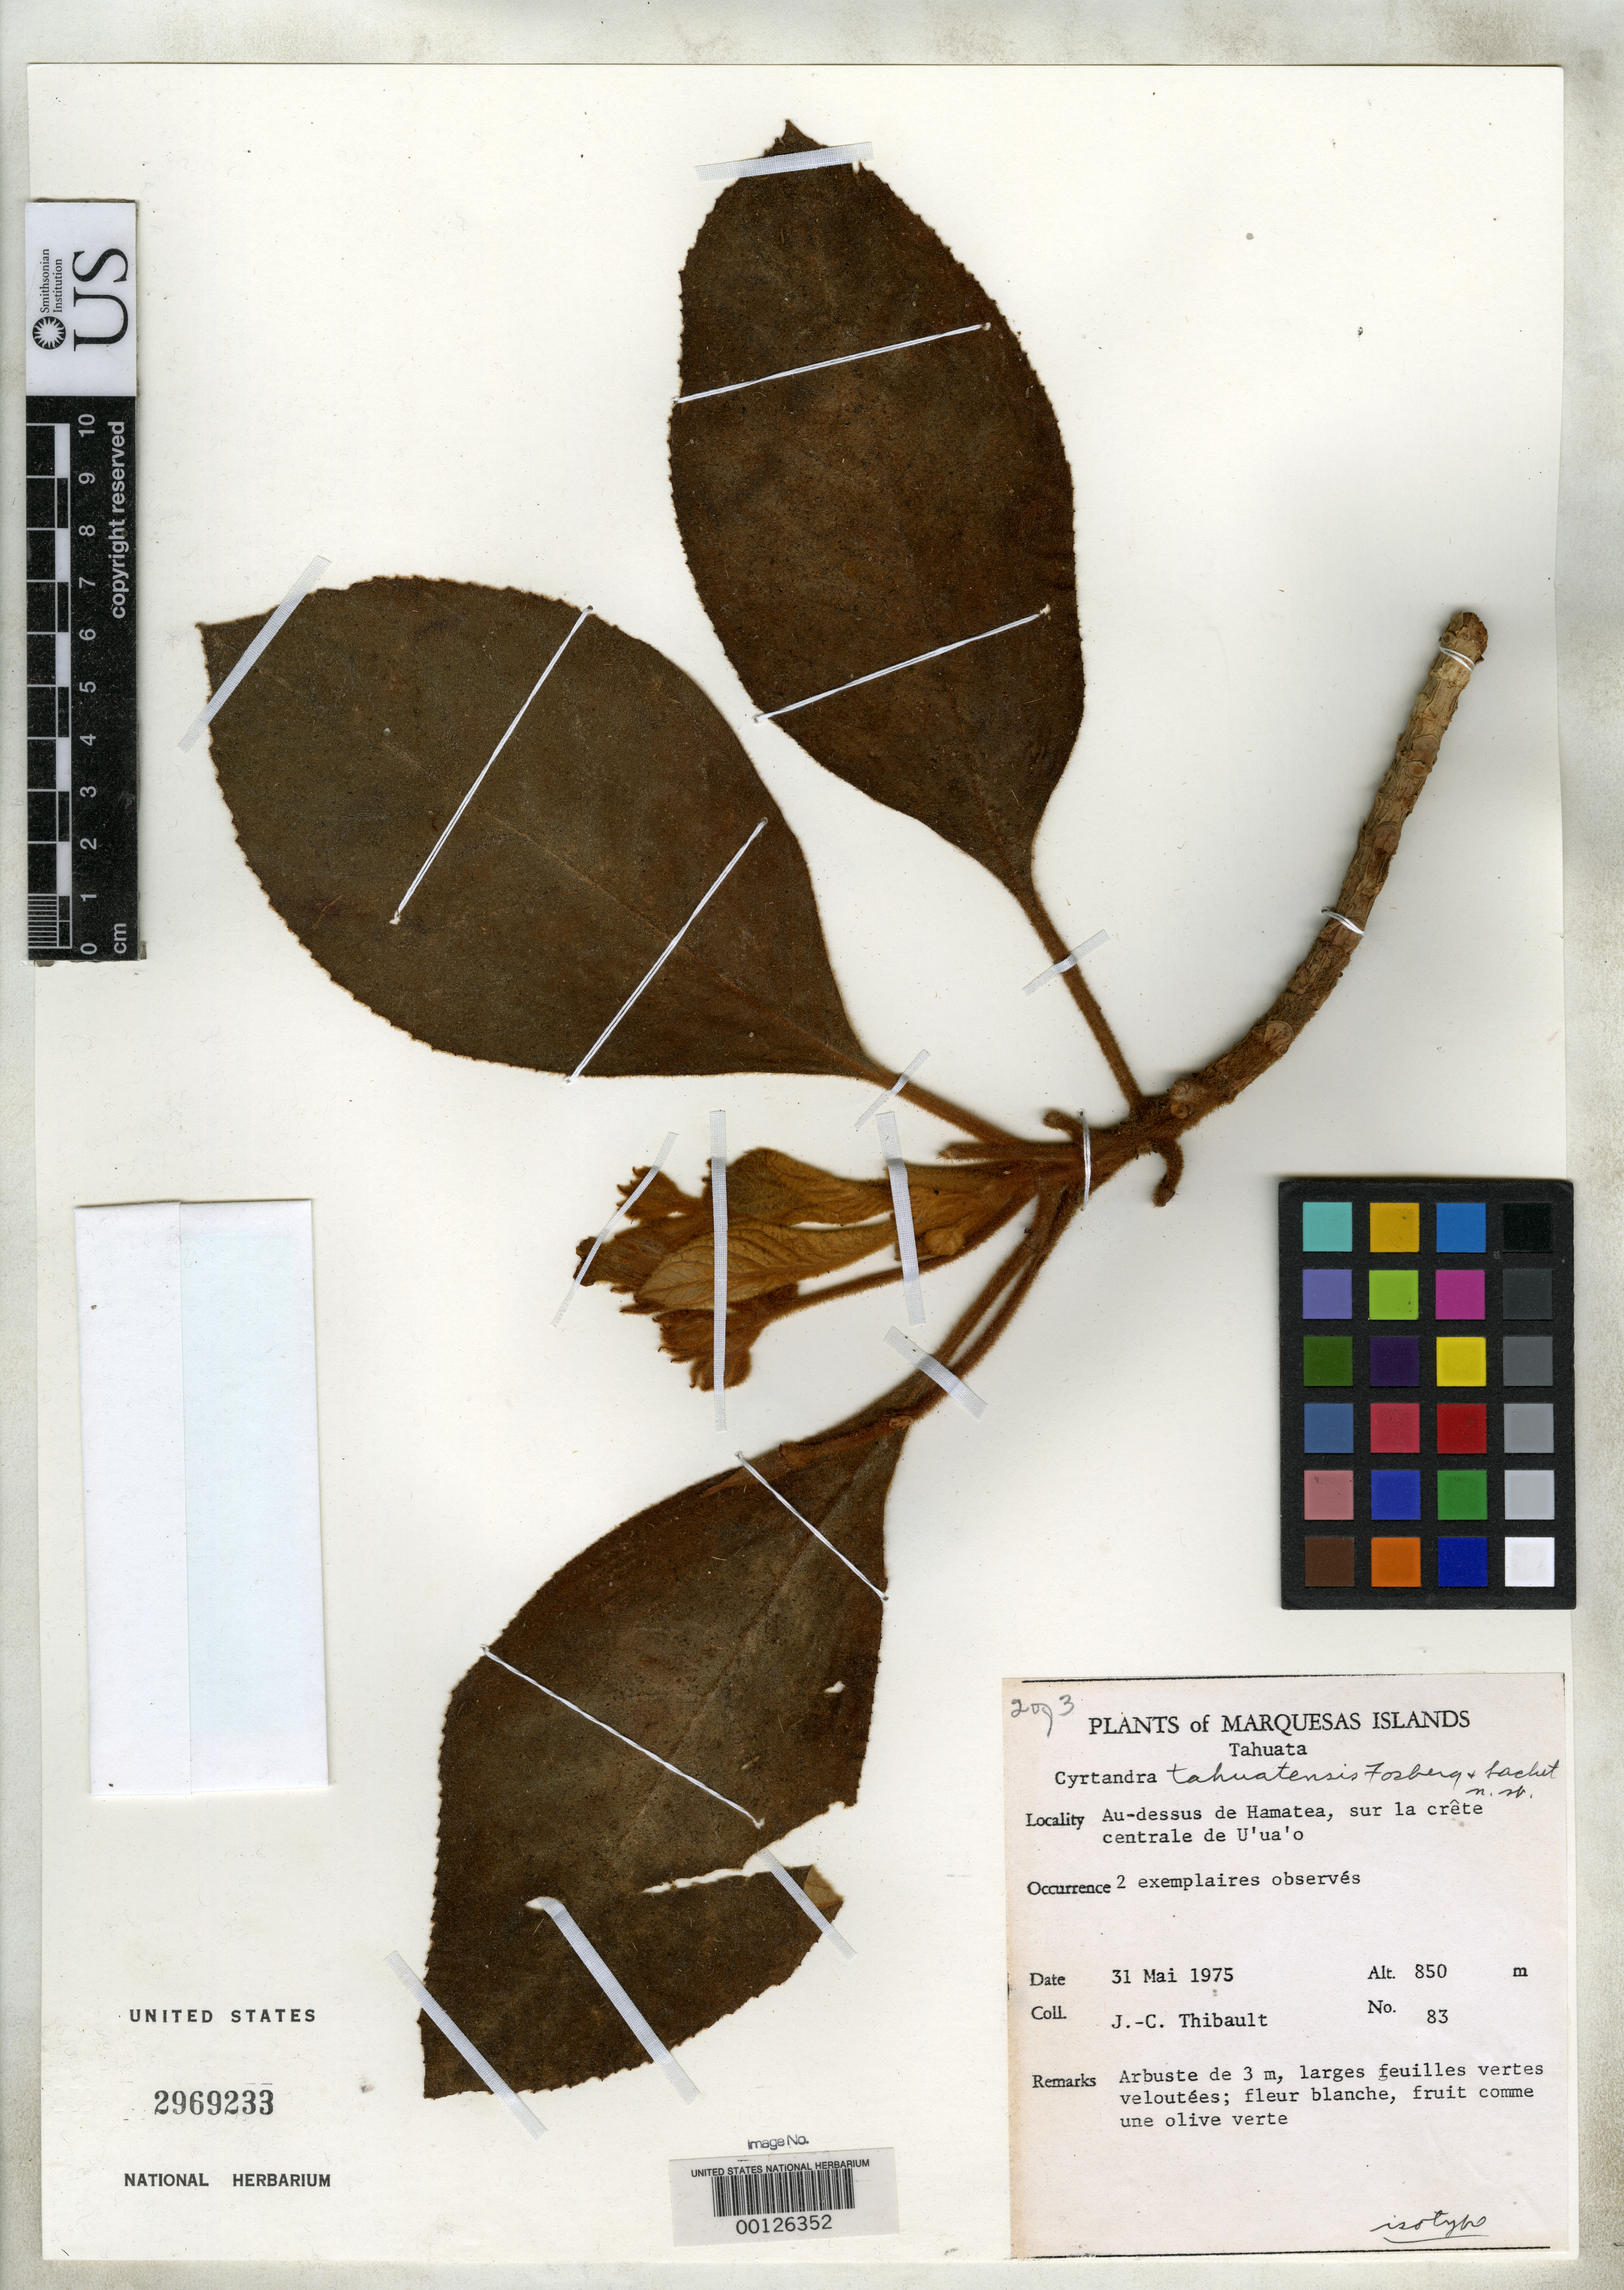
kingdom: Plantae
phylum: Tracheophyta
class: Magnoliopsida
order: Lamiales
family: Gesneriaceae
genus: Cyrtandra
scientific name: Cyrtandra tahuatensis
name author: Fosberg & Sachet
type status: Isotype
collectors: J. Thibault de Chanvalon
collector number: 83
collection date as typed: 31 May 1975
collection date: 1975-05-31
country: French Polynesia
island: Tahuata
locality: Au-dessus de Hamatea centrale de U'ua'o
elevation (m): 850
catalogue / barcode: US 2969233